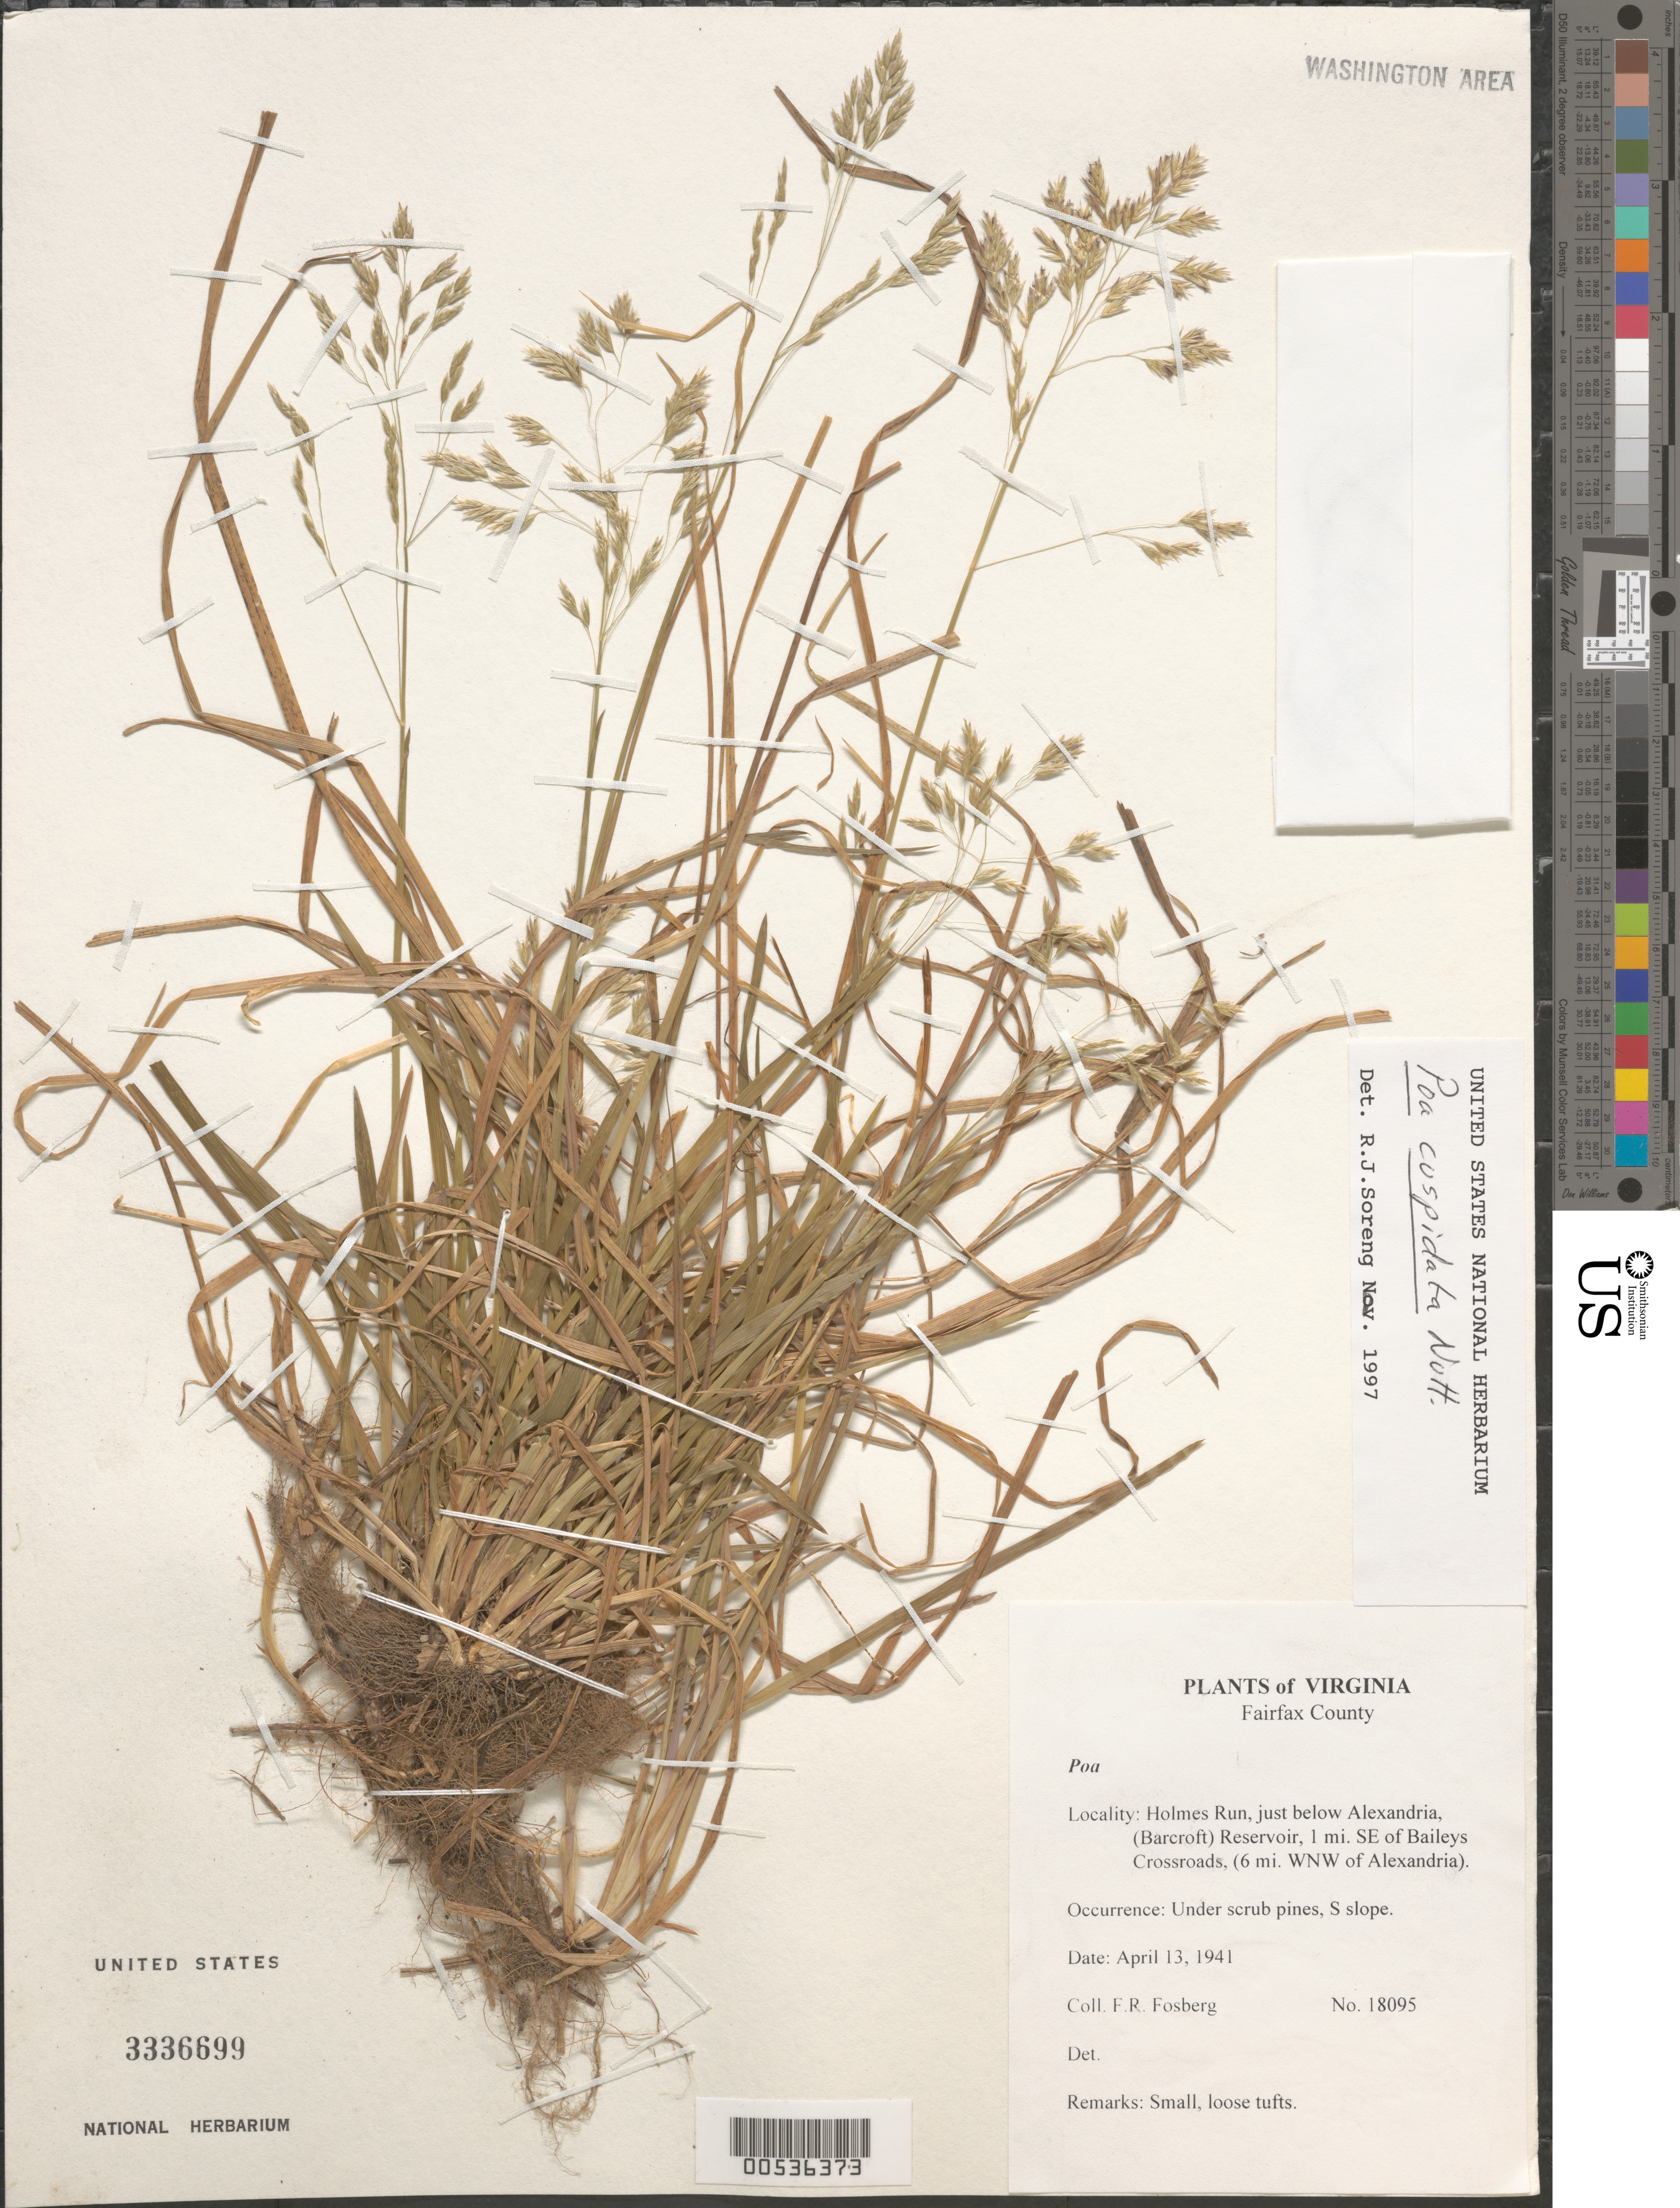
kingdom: Plantae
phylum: Tracheophyta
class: Liliopsida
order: Poales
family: Poaceae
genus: Poa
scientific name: Poa cuspidata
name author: Nutt.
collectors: F. R. Fosberg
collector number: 18095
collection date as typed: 13 Apr 1941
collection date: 1941-04-13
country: United States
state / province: Virginia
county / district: Fairfax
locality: Holmes Run, just below Alexandria, Barcroft Reservoir, SE of Baileys Crossroads, 6 Mi WNW of Alexandria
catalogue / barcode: US 3336699